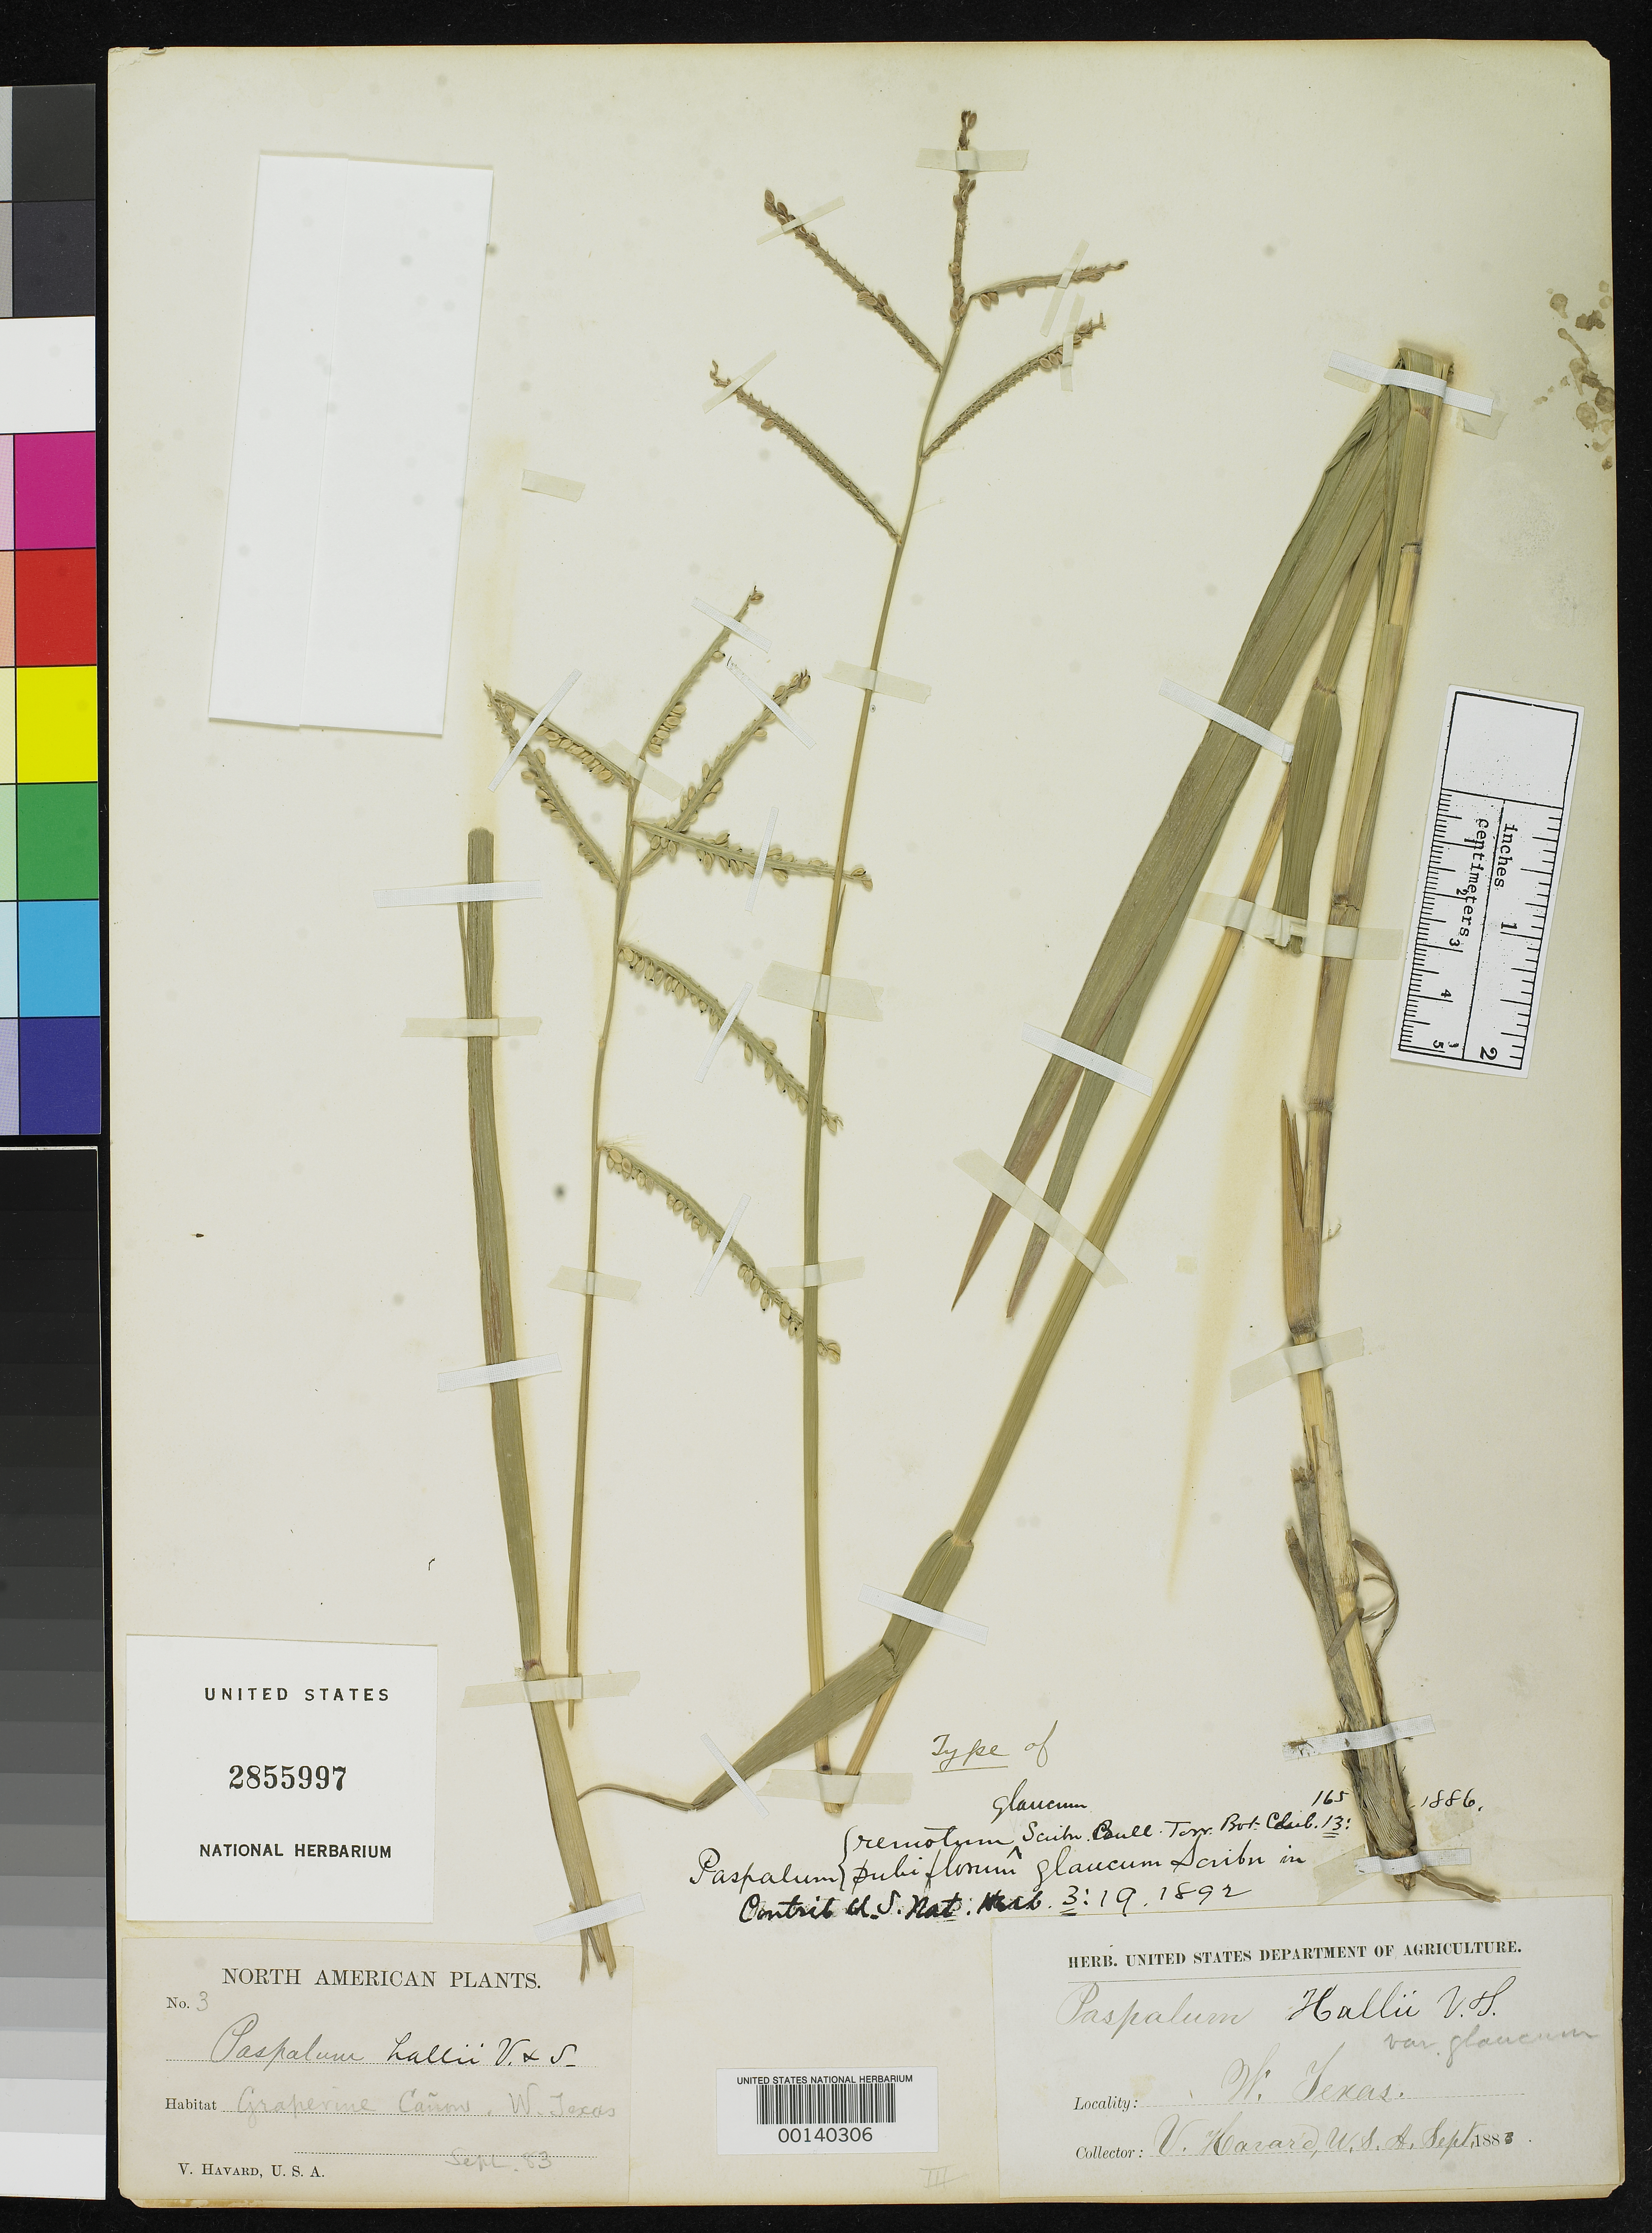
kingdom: Plantae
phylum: Tracheophyta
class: Liliopsida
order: Poales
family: Poaceae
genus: Paspalum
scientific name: Paspalum remotum var. glaucum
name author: Scribn. ex Vasey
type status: Type Collection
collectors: V. Havard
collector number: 3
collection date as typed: Sep 1883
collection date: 1883-09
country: United States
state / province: Texas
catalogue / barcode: US 2855997